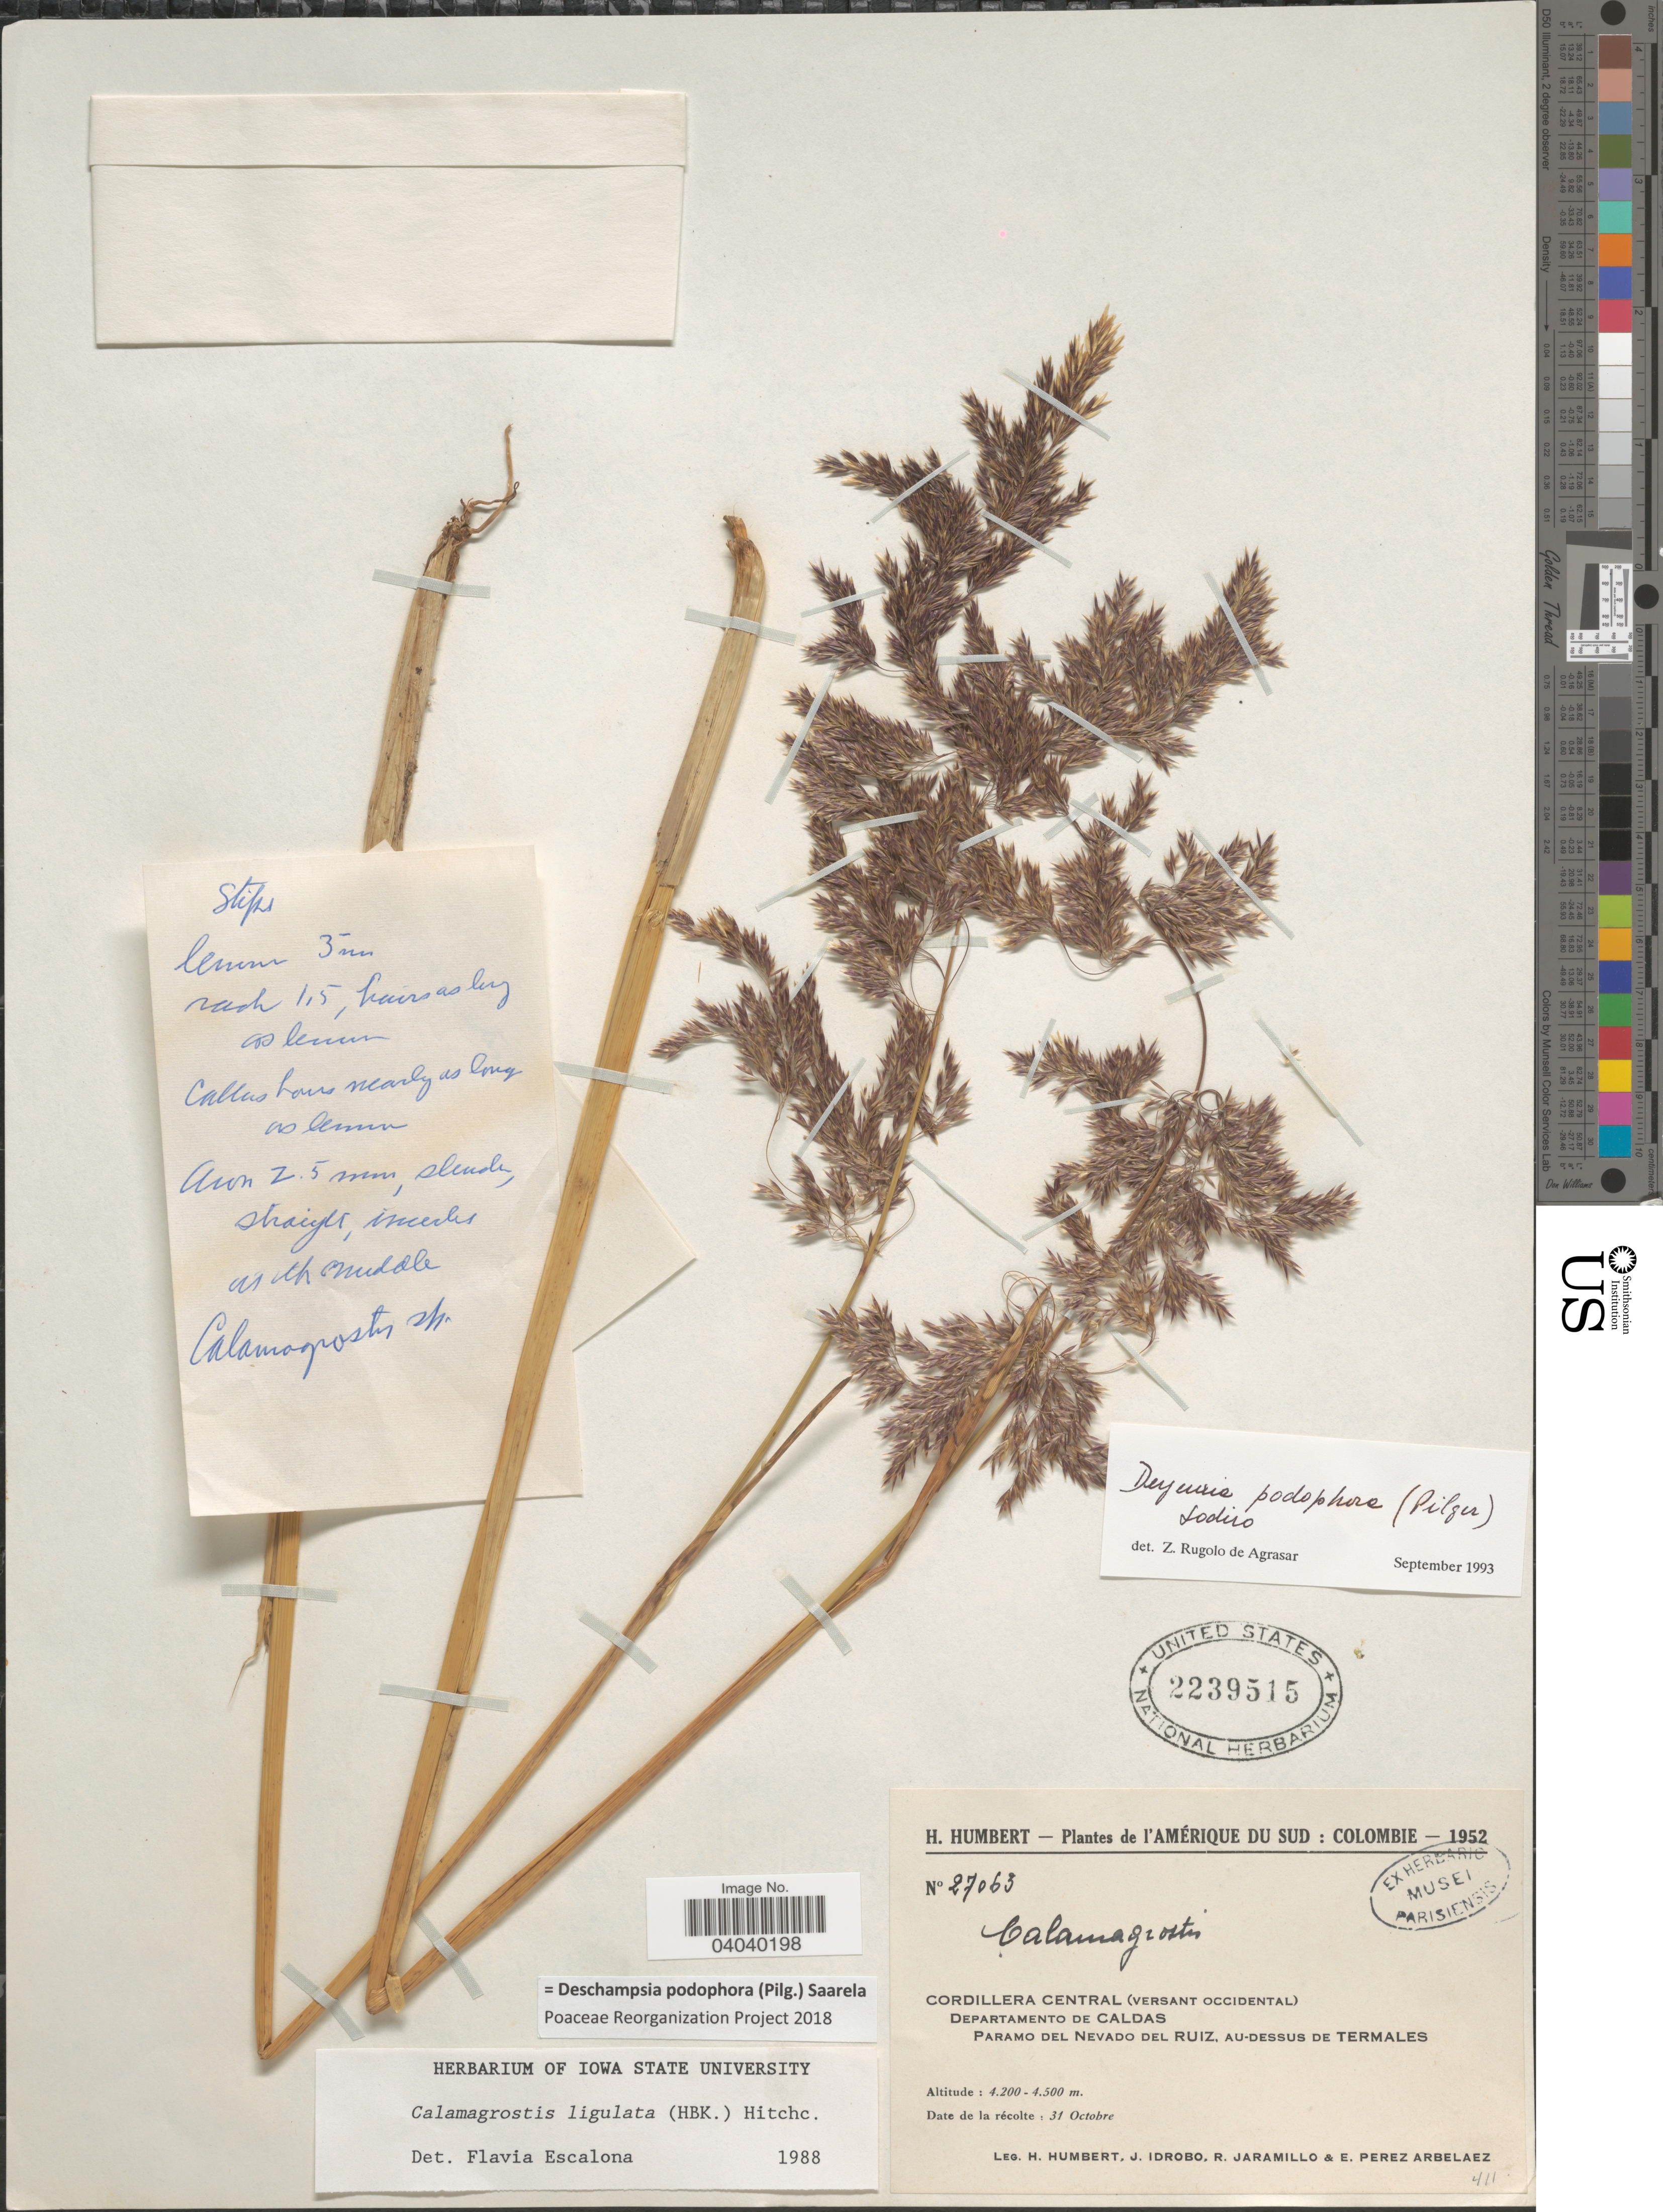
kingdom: Plantae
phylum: Tracheophyta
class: Liliopsida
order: Poales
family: Poaceae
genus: Deschampsia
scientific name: Deschampsia podophora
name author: (Pilg.) Saarela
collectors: H. Humbert, J. M. Idrobo & E. Pérez Arbeláez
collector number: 27063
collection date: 1952-10-31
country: Colombia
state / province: Caldas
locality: Cordillera Central (versant occidental). Departamento de Caldas. Paramo del Nevado del Ruiz, au-dessus de Termales.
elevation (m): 4200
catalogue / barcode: US 2239515